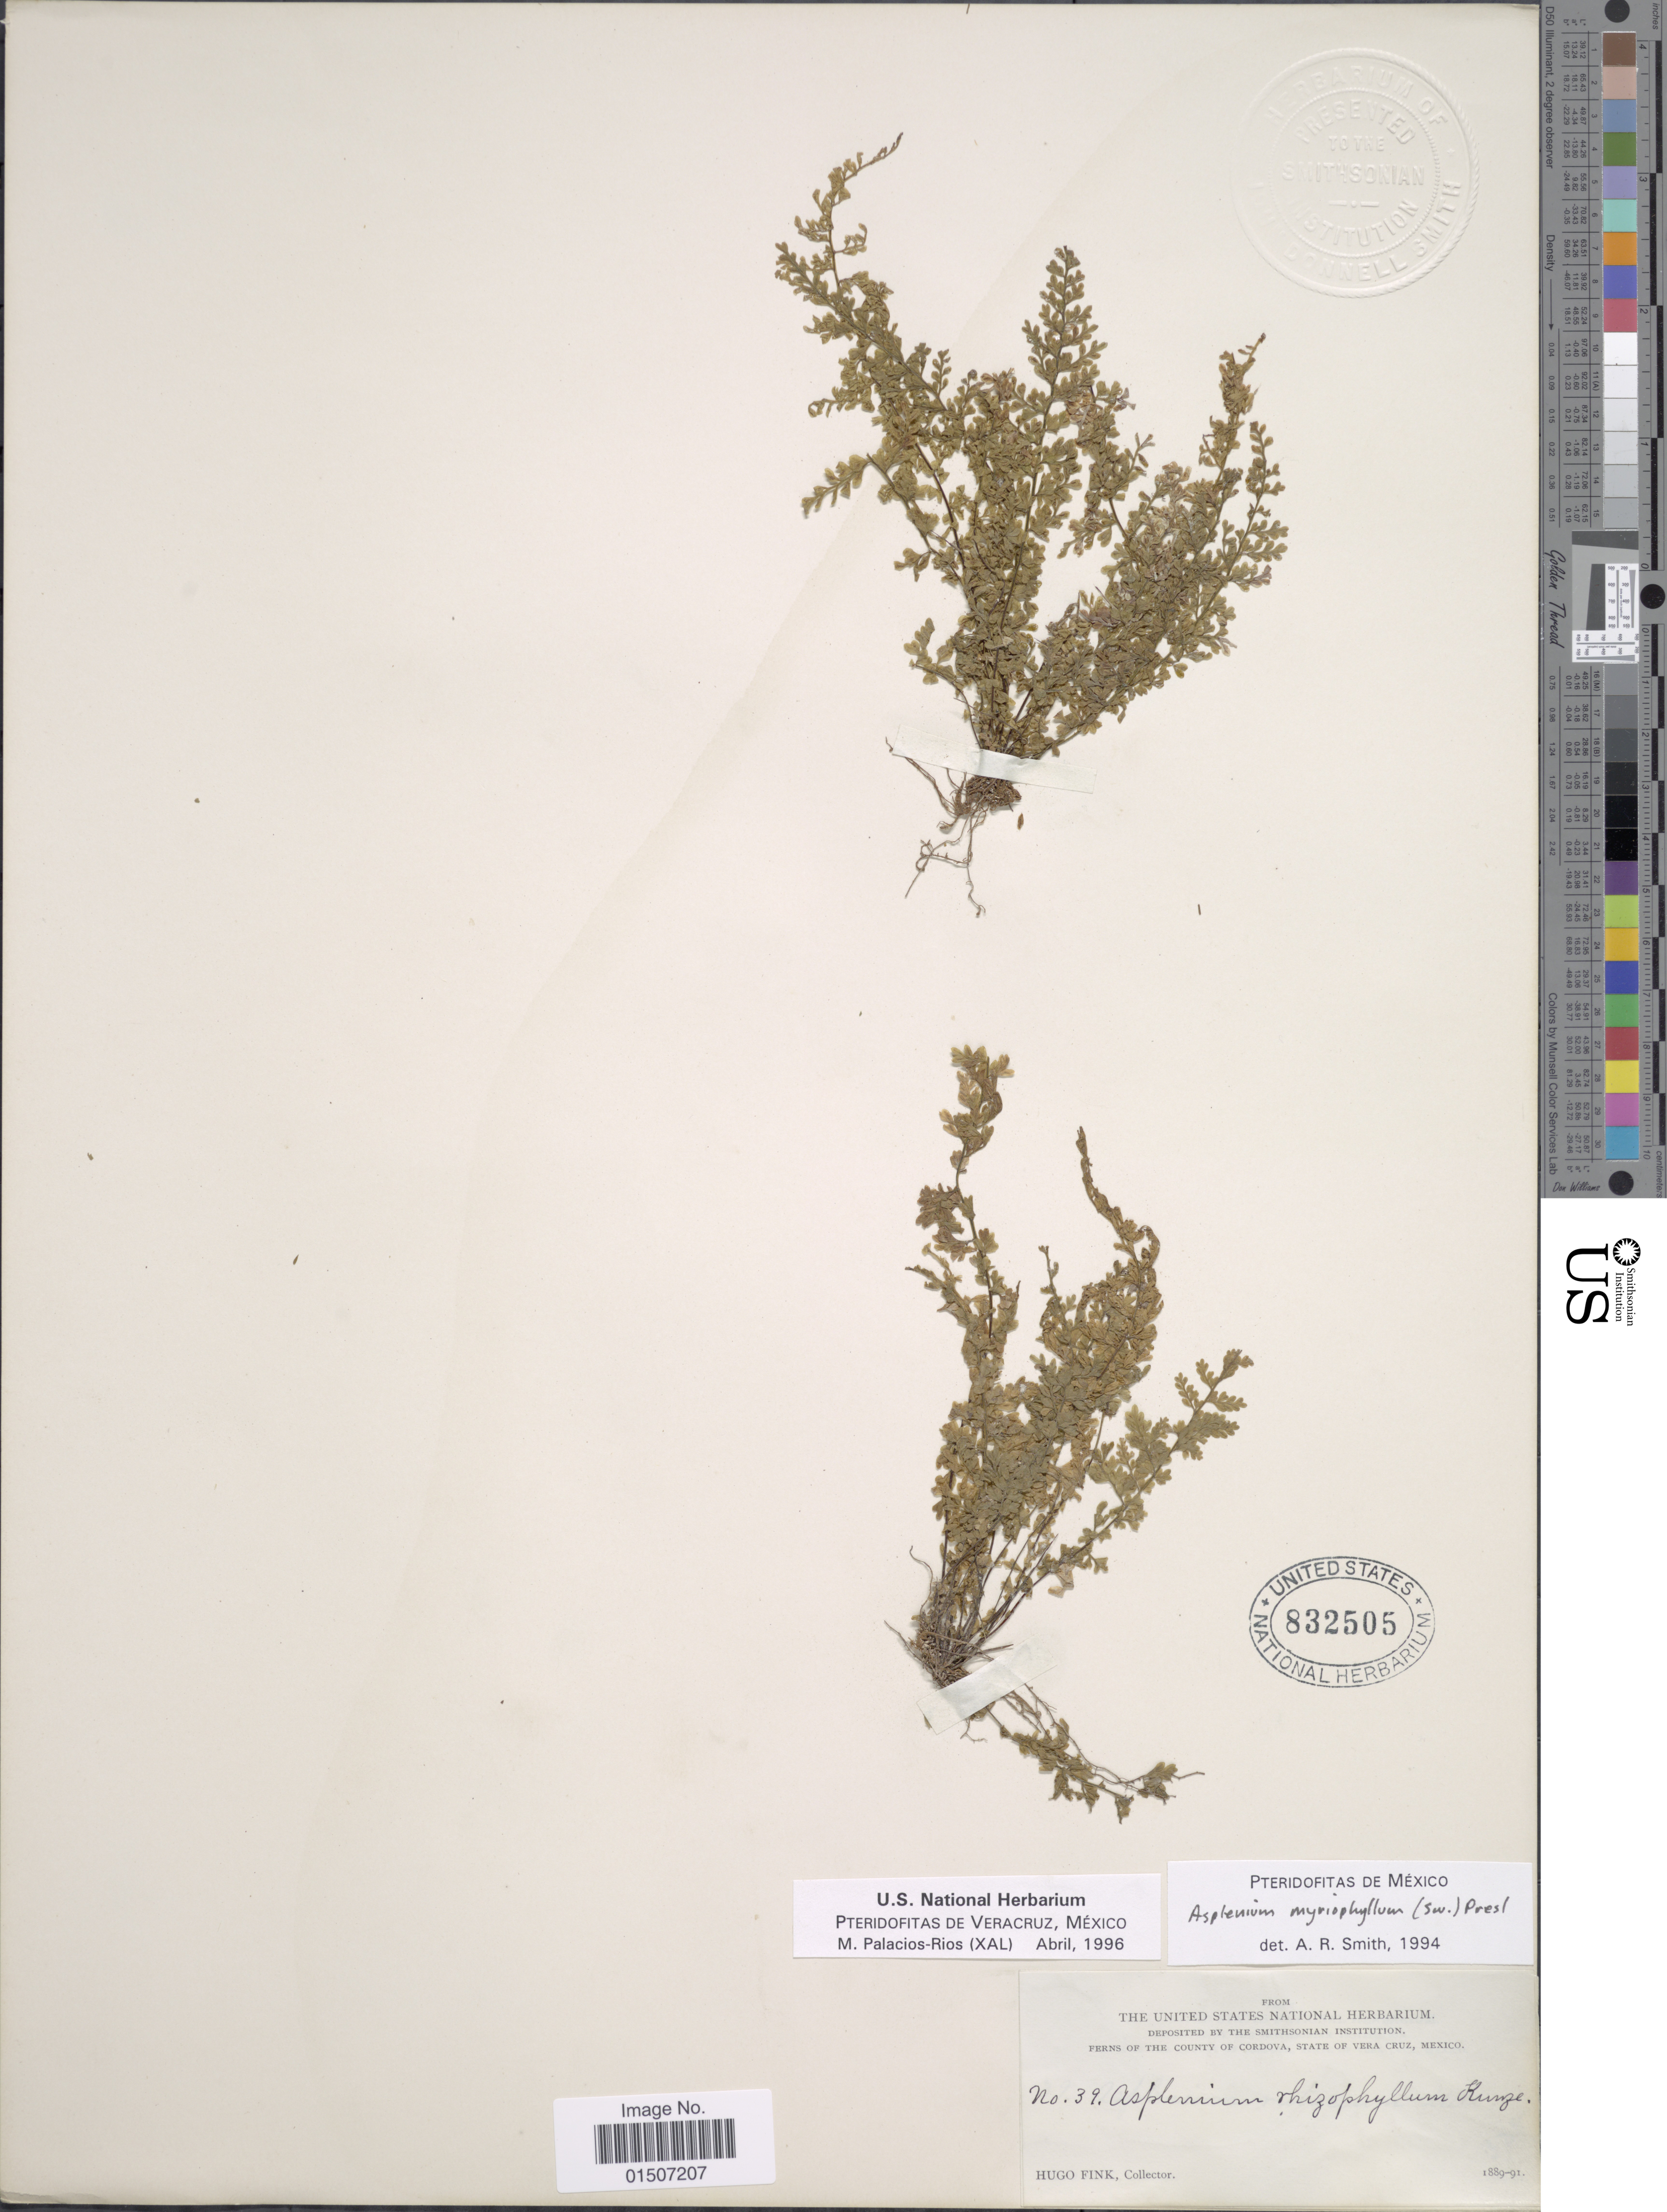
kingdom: Plantae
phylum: Tracheophyta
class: Polypodiopsida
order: Polypodiales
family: Aspleniaceae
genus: Asplenium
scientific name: Asplenium myriophyllum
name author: (Sw.) C. Presl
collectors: H. Fink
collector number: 39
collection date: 1889/1891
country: Mexico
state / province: Veracruz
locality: Ferns of the County of Cordova, State of Vera Cruz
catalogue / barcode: US 832505